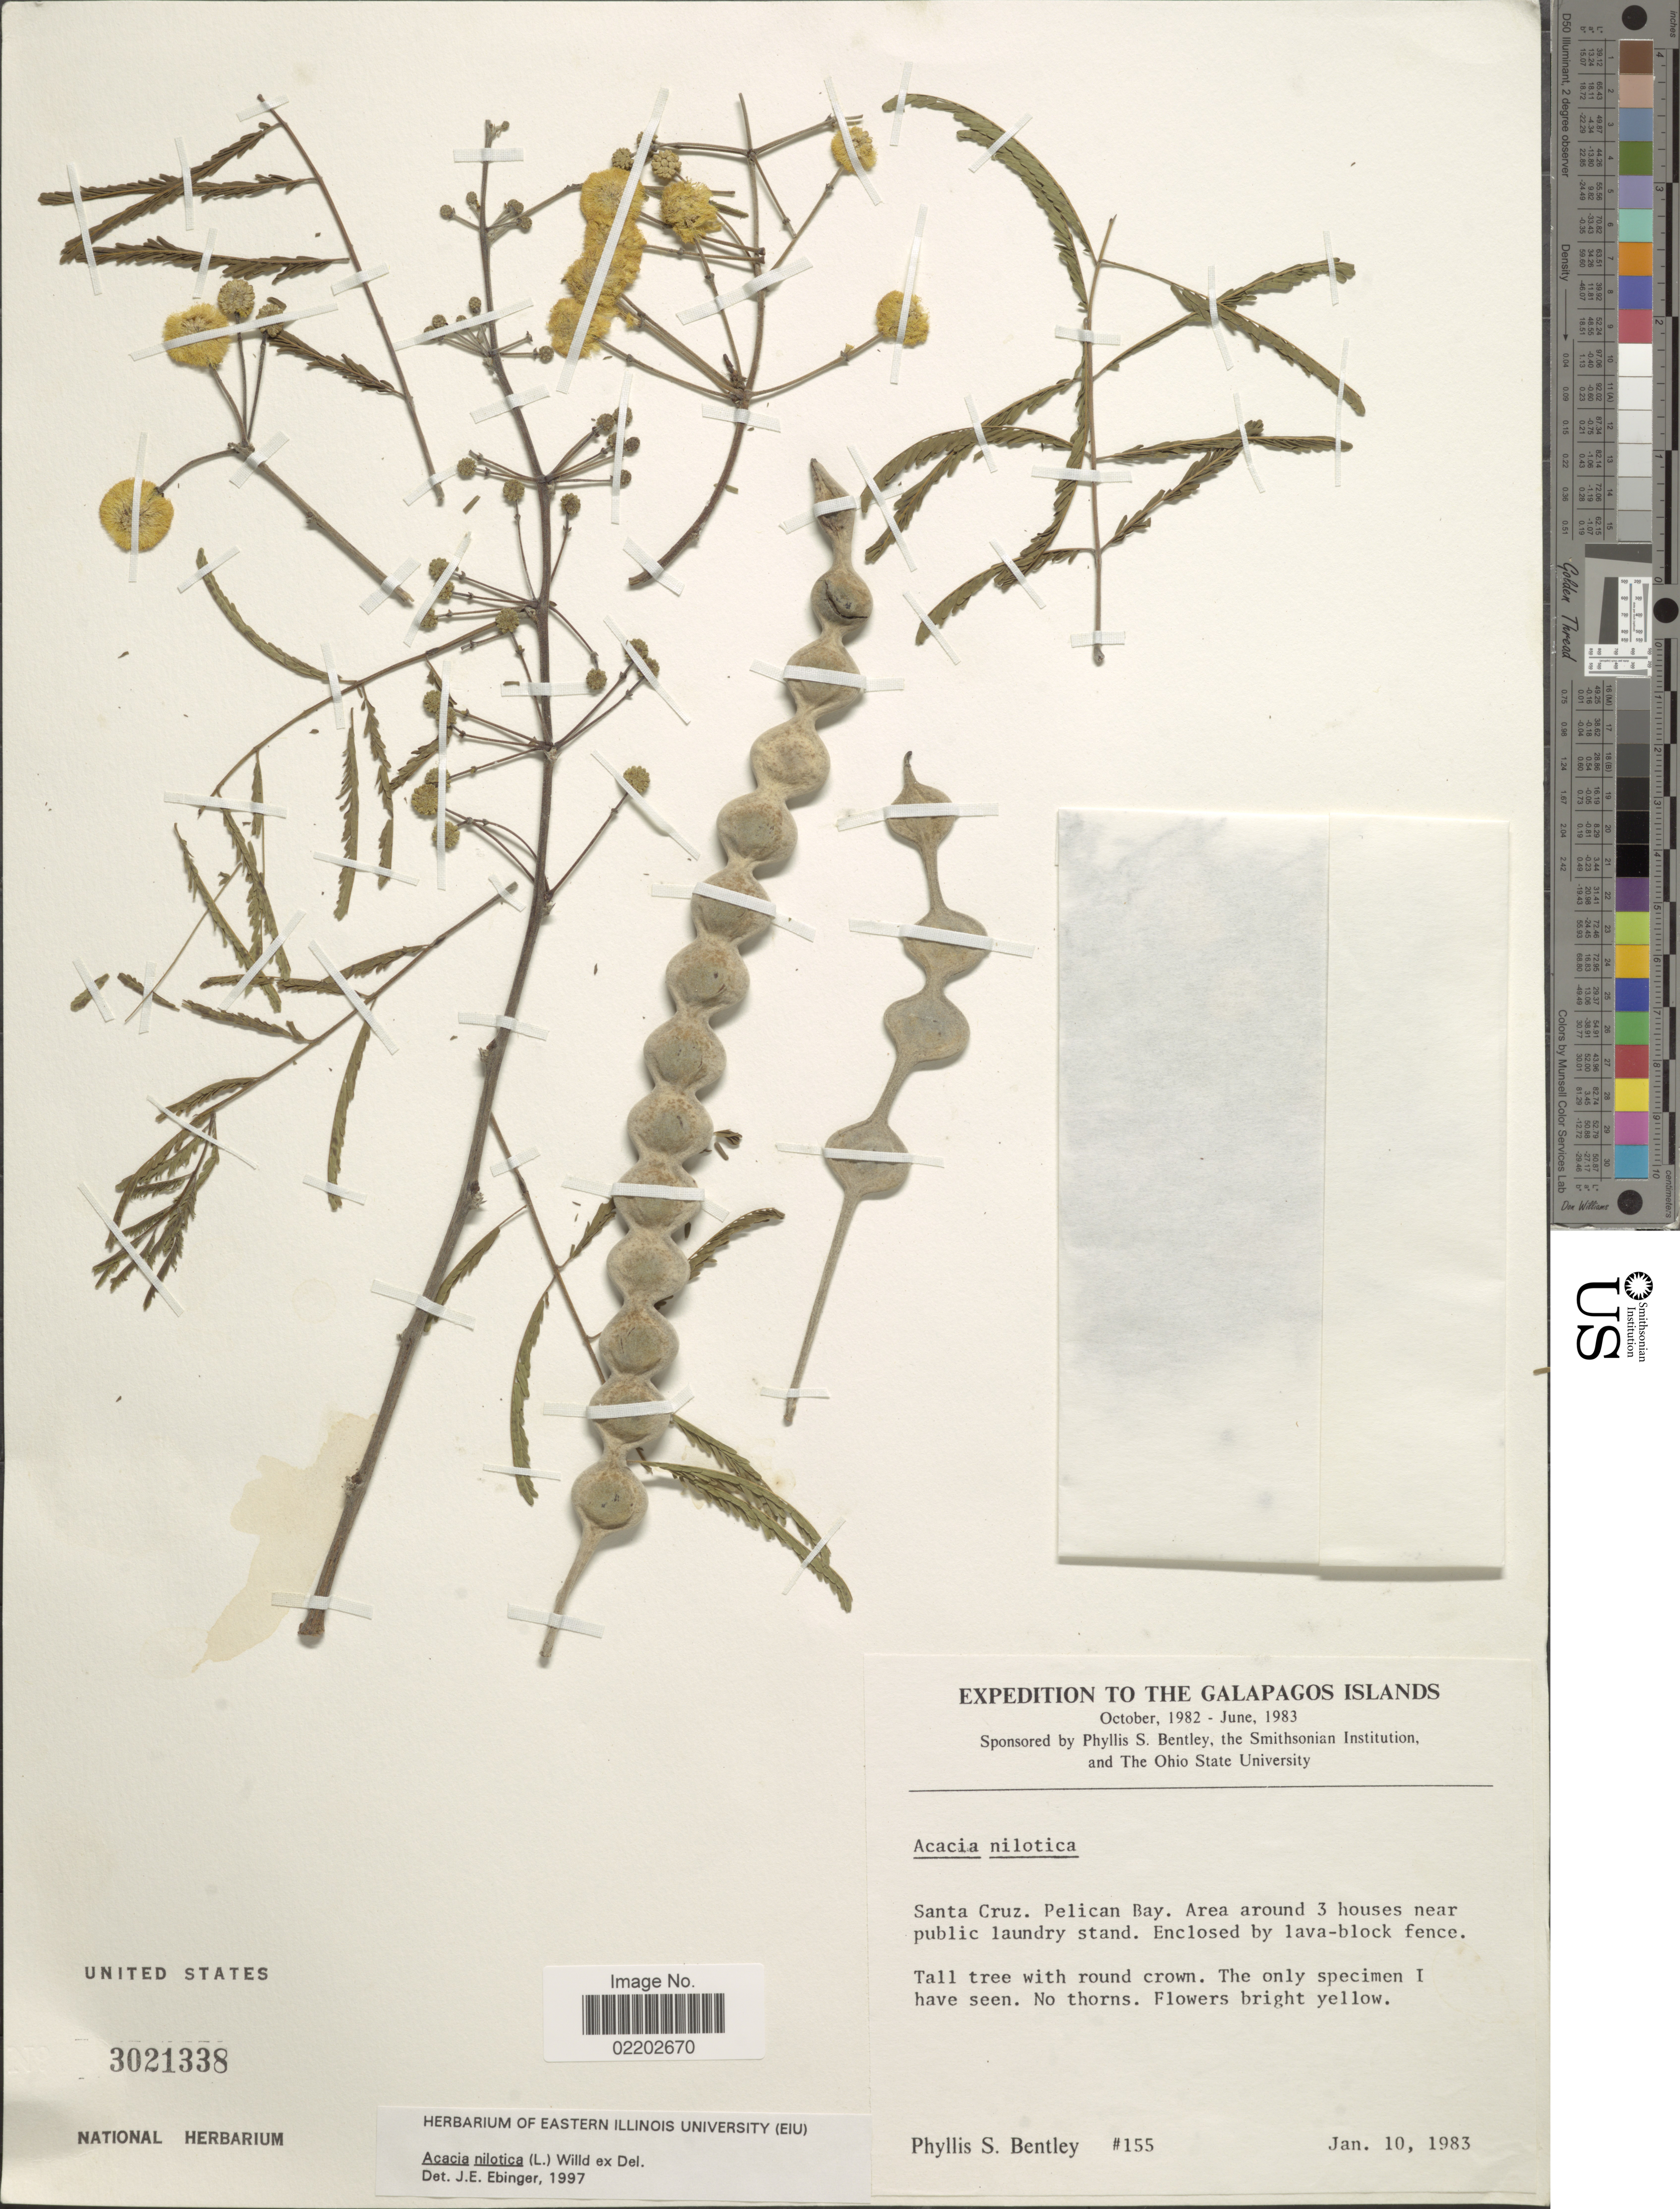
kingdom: Plantae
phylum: Tracheophyta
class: Magnoliopsida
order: Fabales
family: Fabaceae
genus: Vachellia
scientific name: Vachellia nilotica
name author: (L.) P.J.H. Hurter & Mabb.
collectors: P. S. Bentley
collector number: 155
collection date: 1983-01-10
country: Ecuador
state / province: Colón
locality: Galapagos Islands. Santa Cruz. Pelican Bay. Area around 3 houses near public laundry stand.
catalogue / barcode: US 3021338